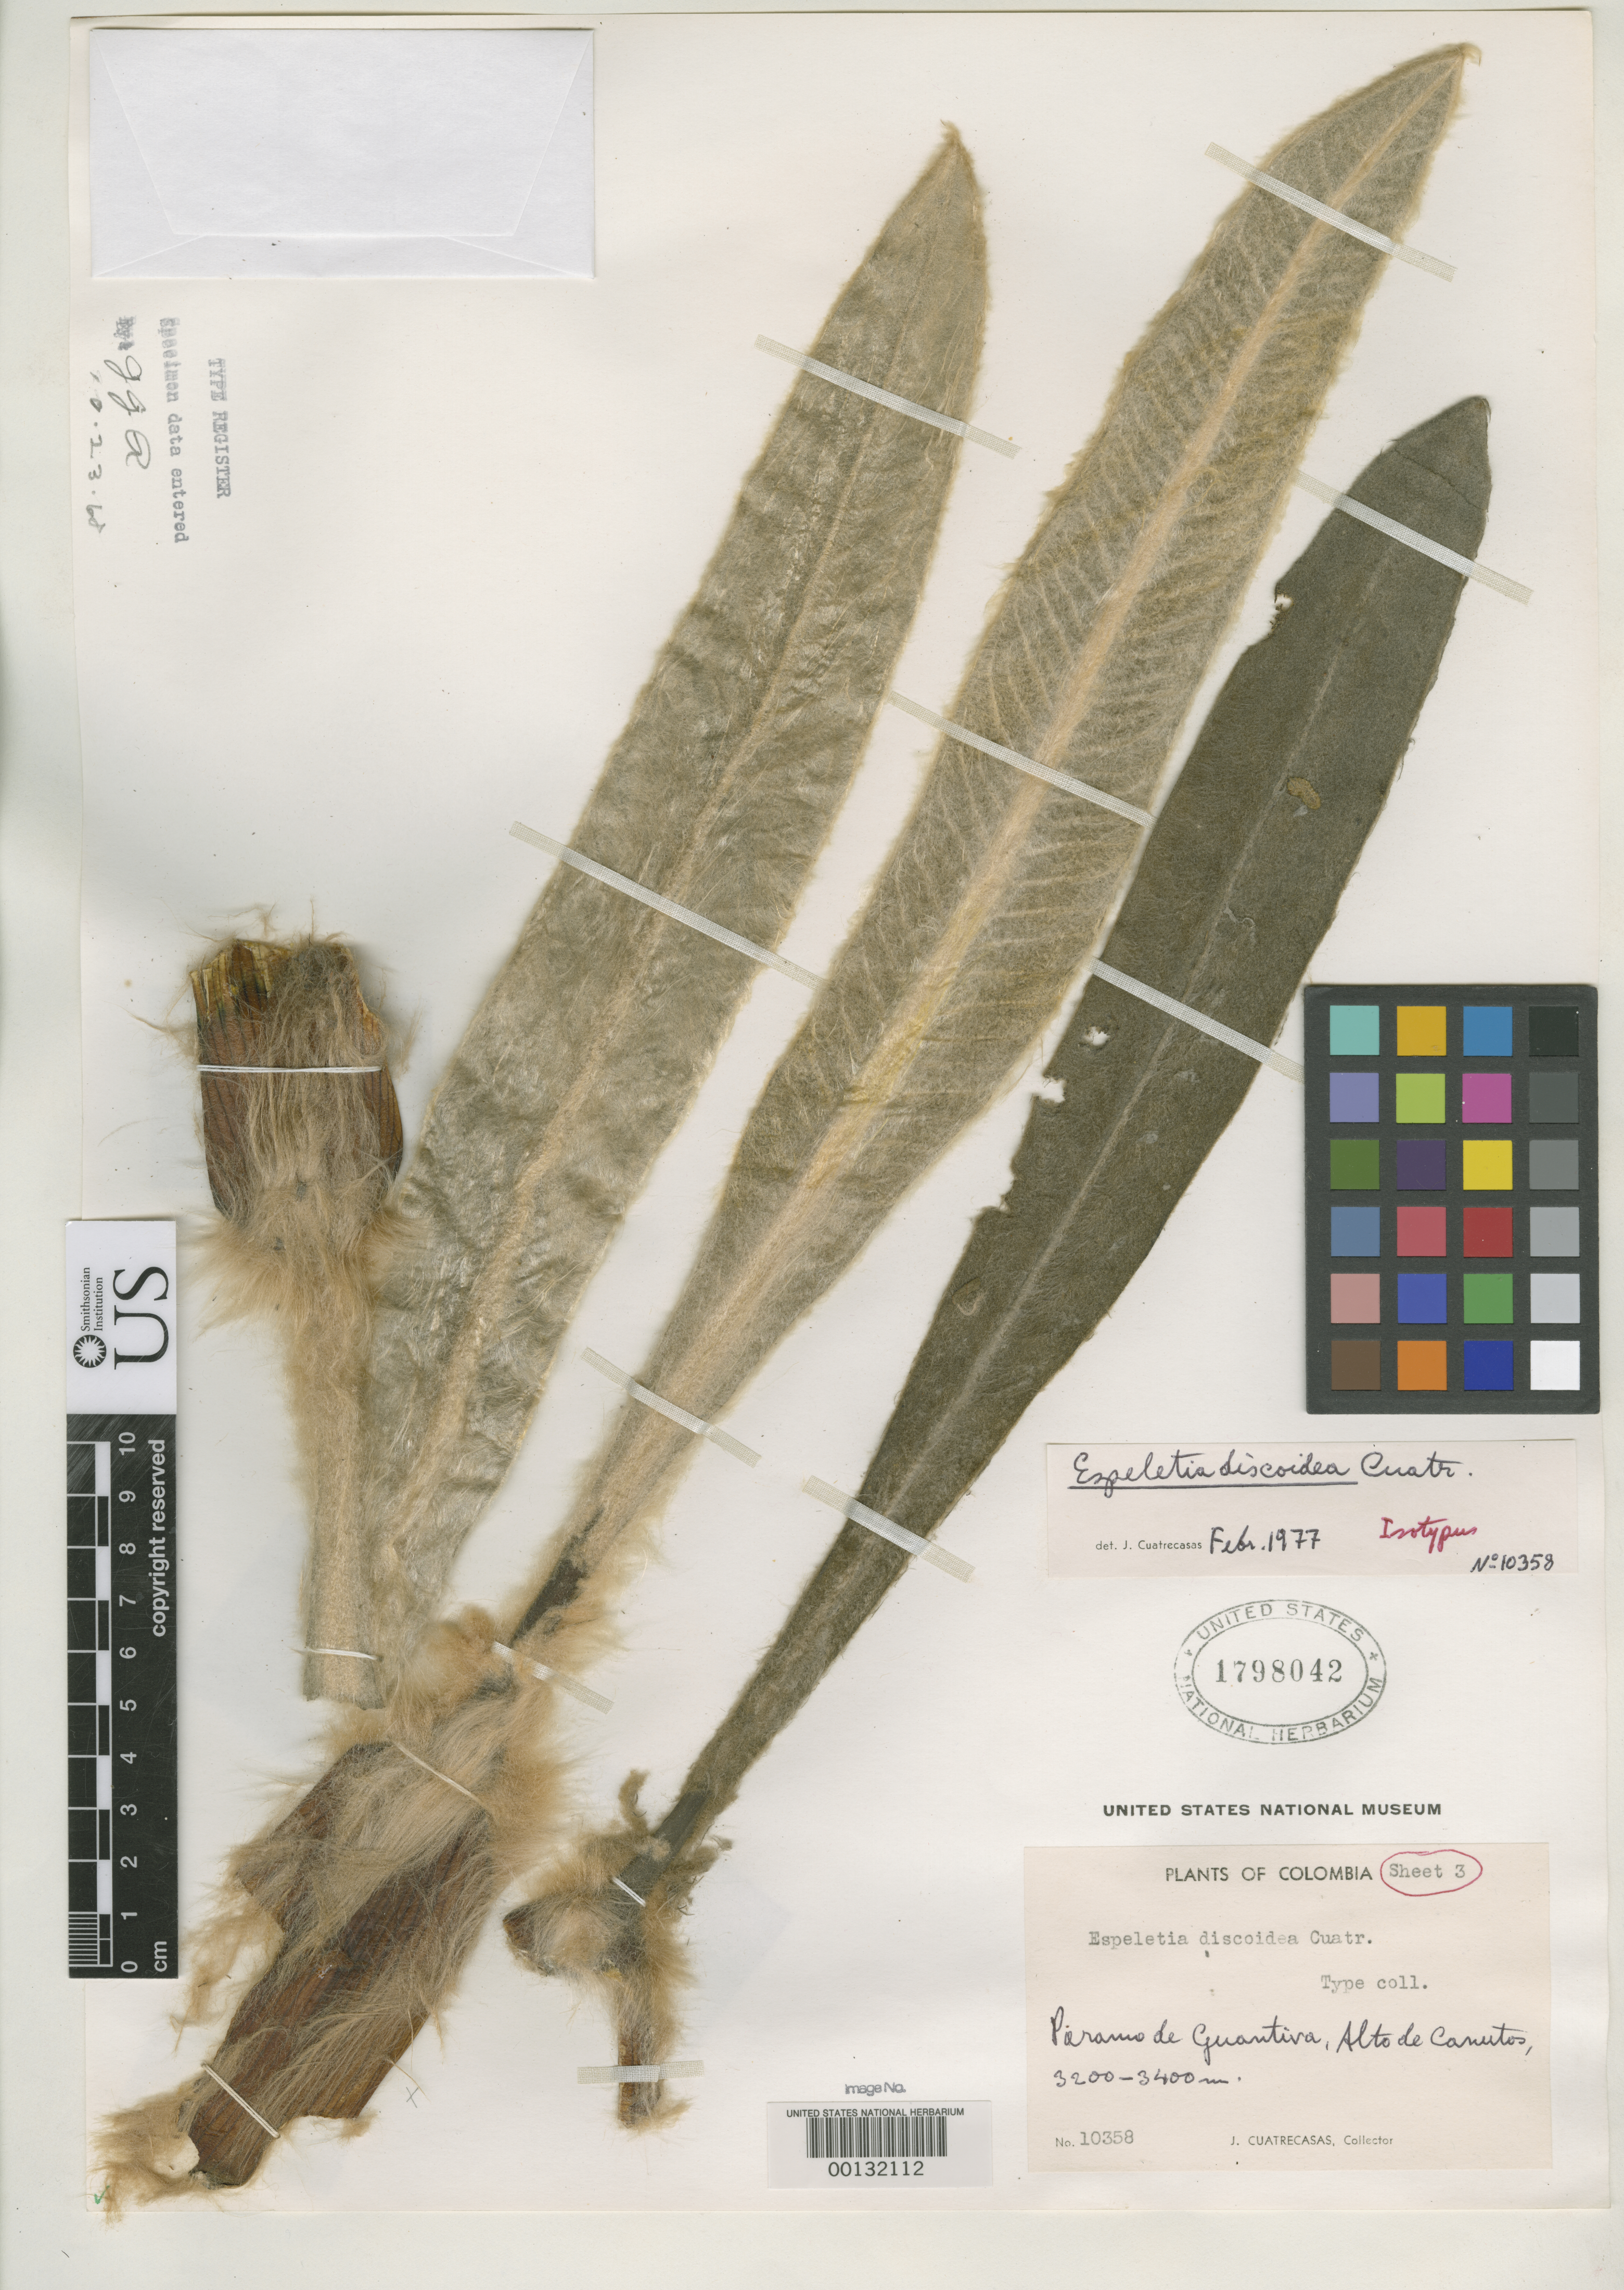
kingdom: Plantae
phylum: Tracheophyta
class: Magnoliopsida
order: Asterales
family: Asteraceae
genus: Espeletia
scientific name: Espeletia discoidea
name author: Cuatrec.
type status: Isotype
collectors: J. Cuatrecasas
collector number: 10358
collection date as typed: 03 Aug 1940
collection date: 1940-08-03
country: Colombia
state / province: Boyacá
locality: Alto de Canutos, Vertiente sur, Páramo de Guantiva, Cordillera Oriental. [Alto de Canutos, S slope, Páramo de Guantiva, Cordillera Oriental.]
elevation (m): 3300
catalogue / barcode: US 1798042